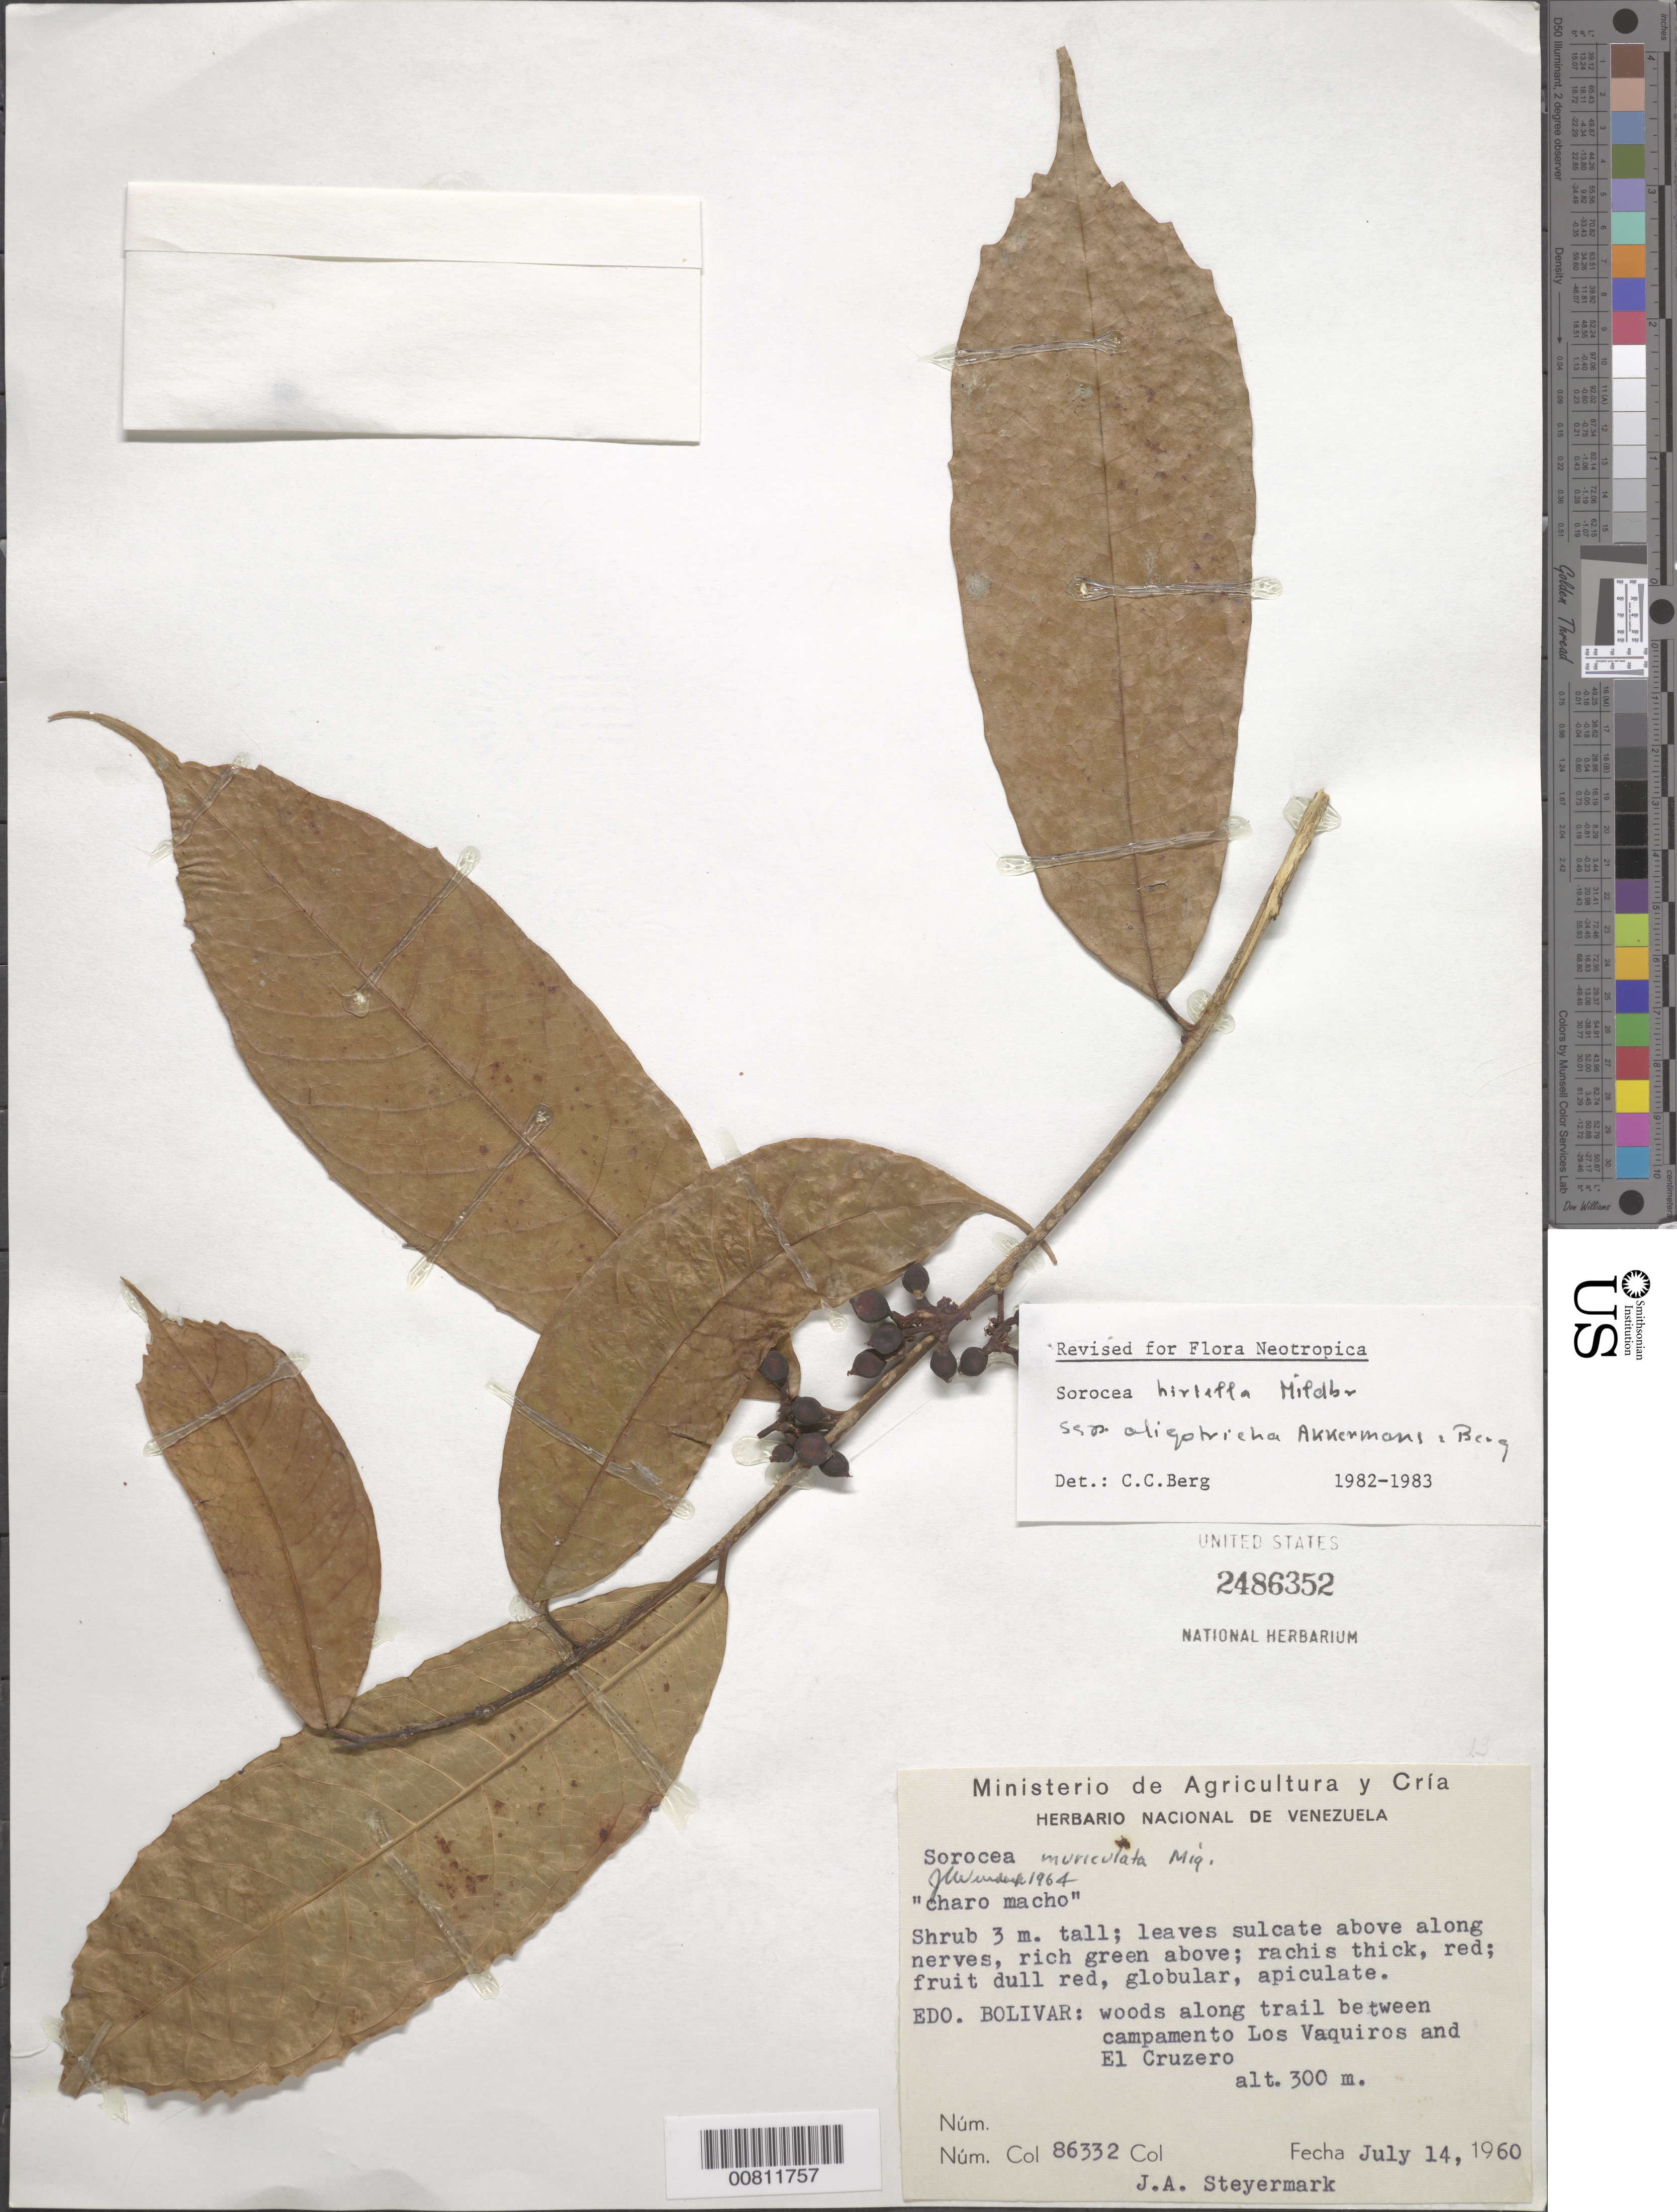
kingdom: Plantae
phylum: Tracheophyta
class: Magnoliopsida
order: Rosales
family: Moraceae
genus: Sorocea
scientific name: Sorocea hirtella subsp. oligotricha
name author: C.C. Berg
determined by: Berg, C. C.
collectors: J. Steyermark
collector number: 86332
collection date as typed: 14-Jul-60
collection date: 1960-07-14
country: Venezuela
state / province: Bolívar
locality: Campamento Los Vaquiros and El Crucero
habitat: Woods along trail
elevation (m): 300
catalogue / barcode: US 2486352